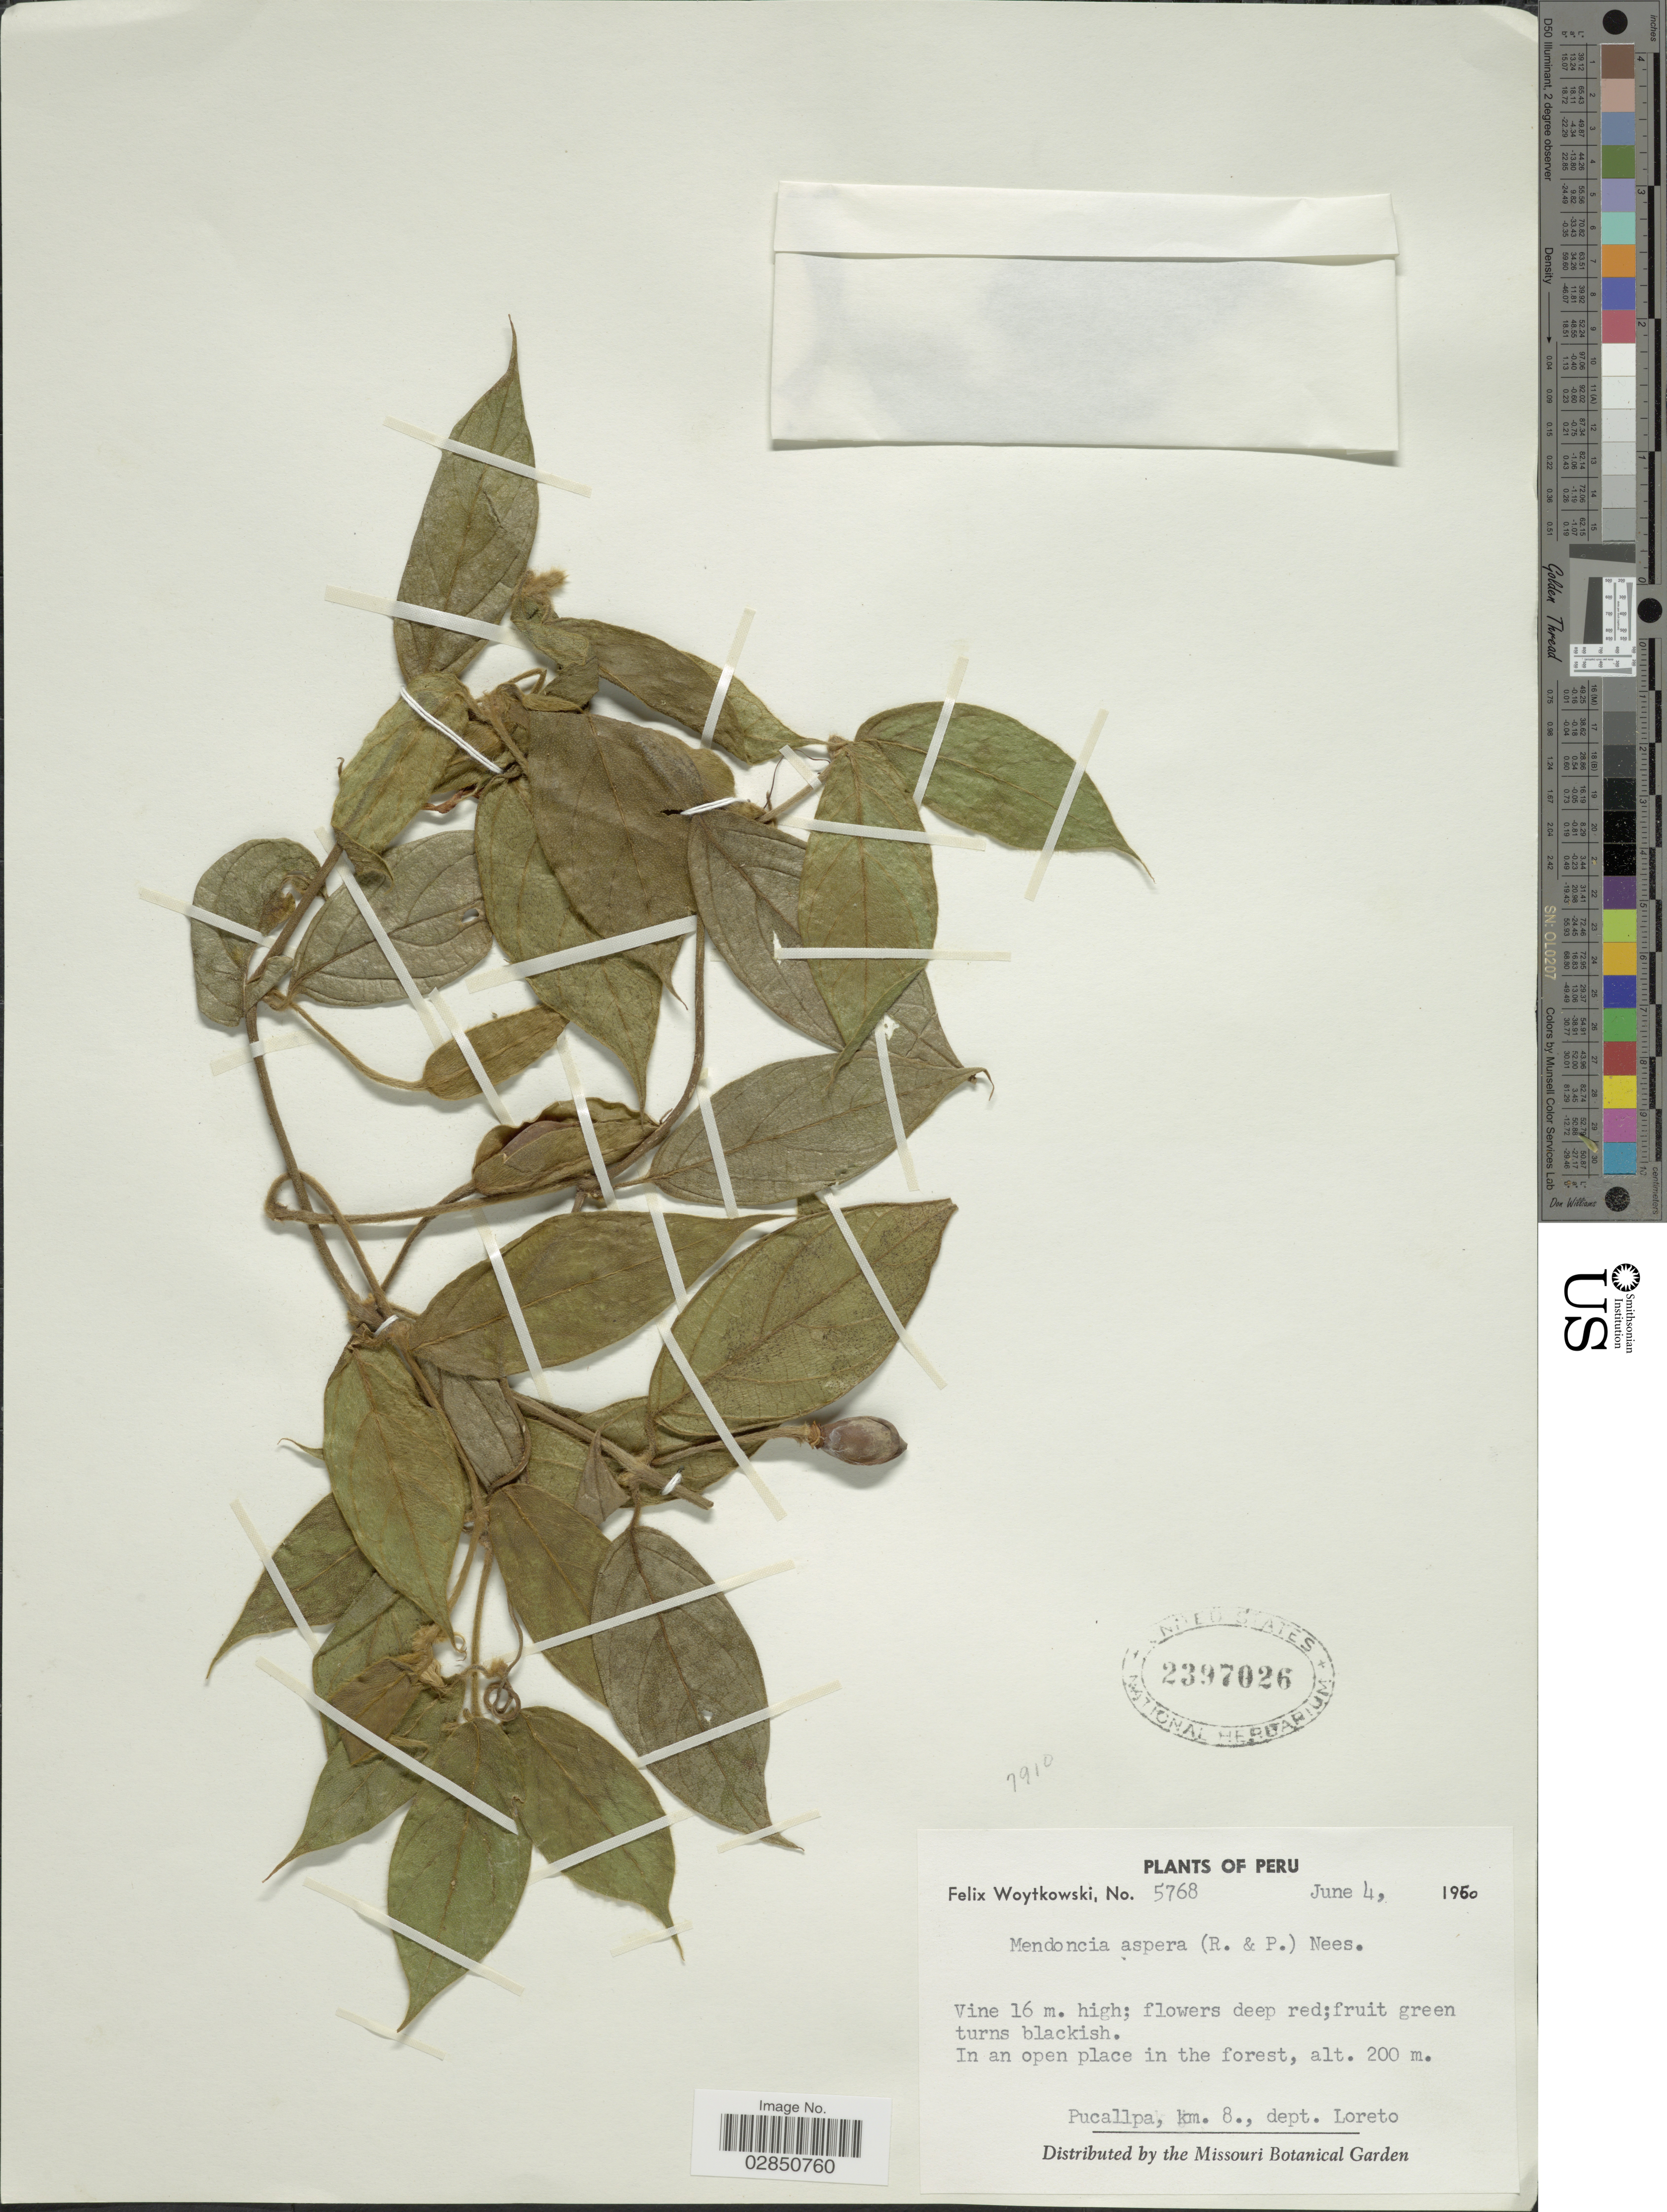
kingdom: Plantae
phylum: Tracheophyta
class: Magnoliopsida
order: Lamiales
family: Acanthaceae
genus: Mendoncia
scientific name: Mendoncia aspera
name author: (Ruiz & Pav.) Nees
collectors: F. Woytkowski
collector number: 5768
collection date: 1960-06-04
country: Peru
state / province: Loreto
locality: Pucallpa, km. 8., dept. Loreto.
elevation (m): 200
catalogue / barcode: US 2397026